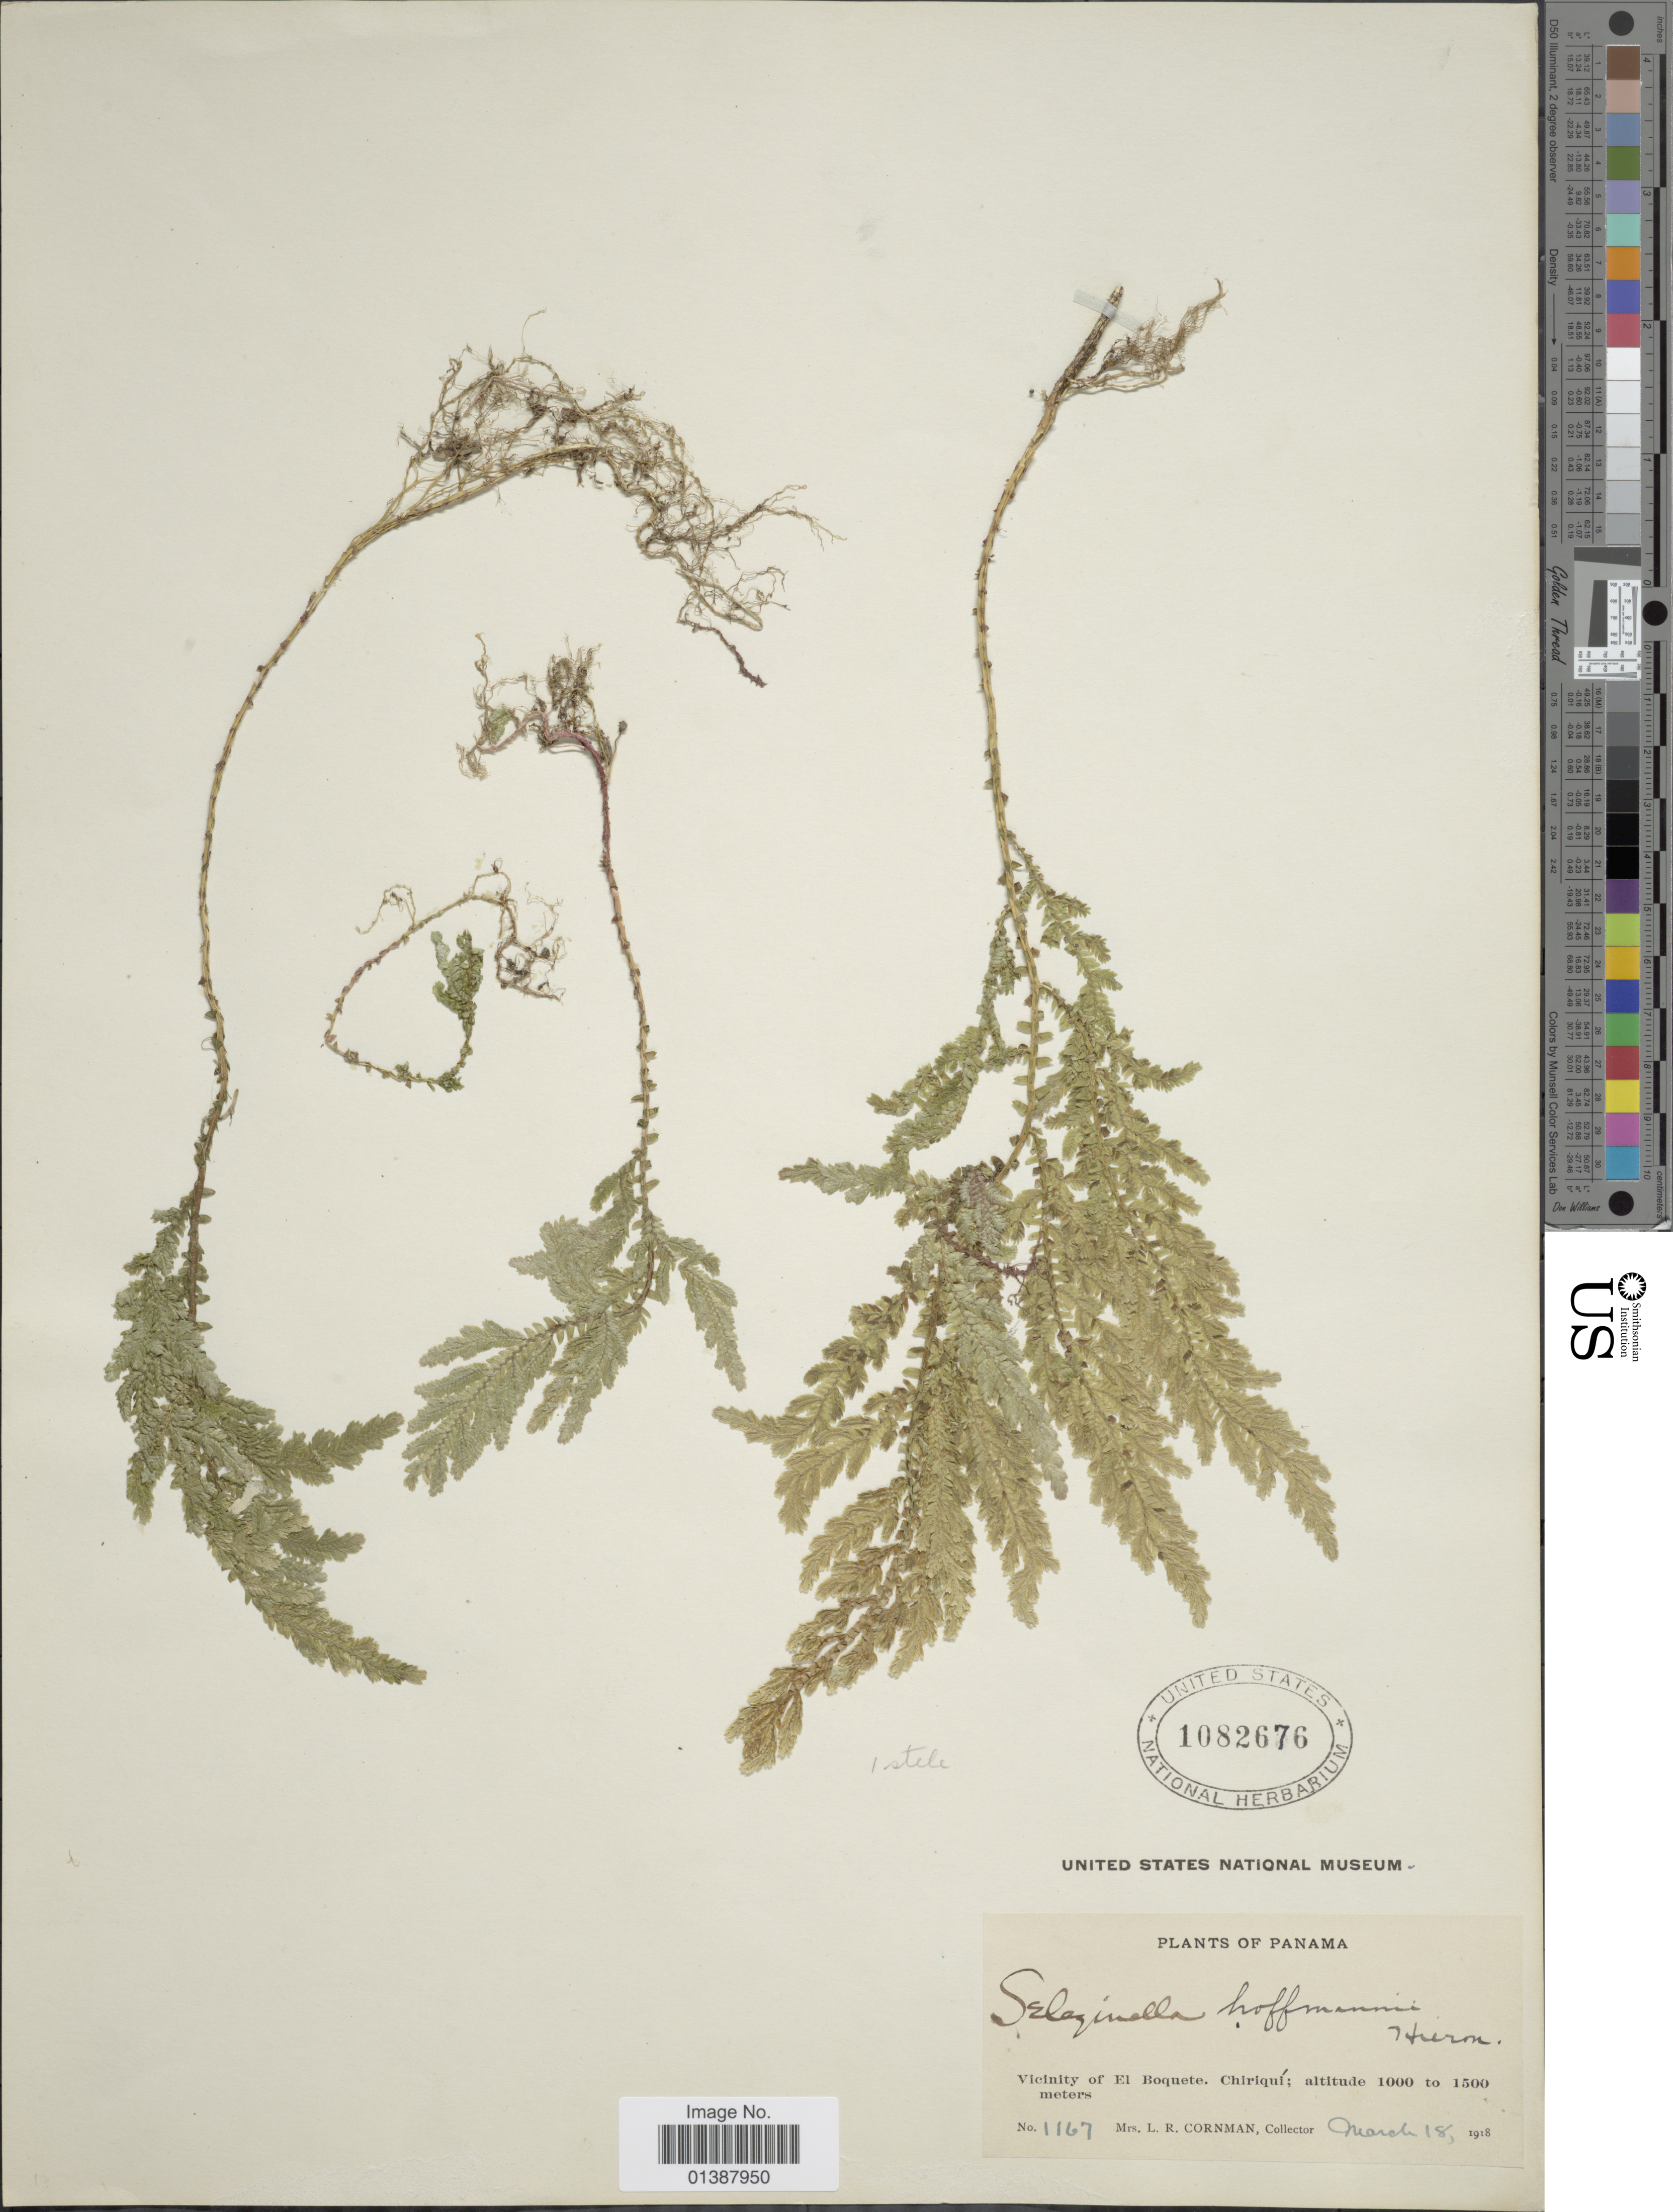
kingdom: Plantae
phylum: Tracheophyta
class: Lycopodiopsida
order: Selaginellales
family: Selaginellaceae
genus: Selaginella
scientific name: Selaginella hoffmannii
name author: Hieron.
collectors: L. Cornman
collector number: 1167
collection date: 1918-03-18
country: Panama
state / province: Chiriqui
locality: Vicinity of El Boquete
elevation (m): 1000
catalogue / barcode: US 1082676